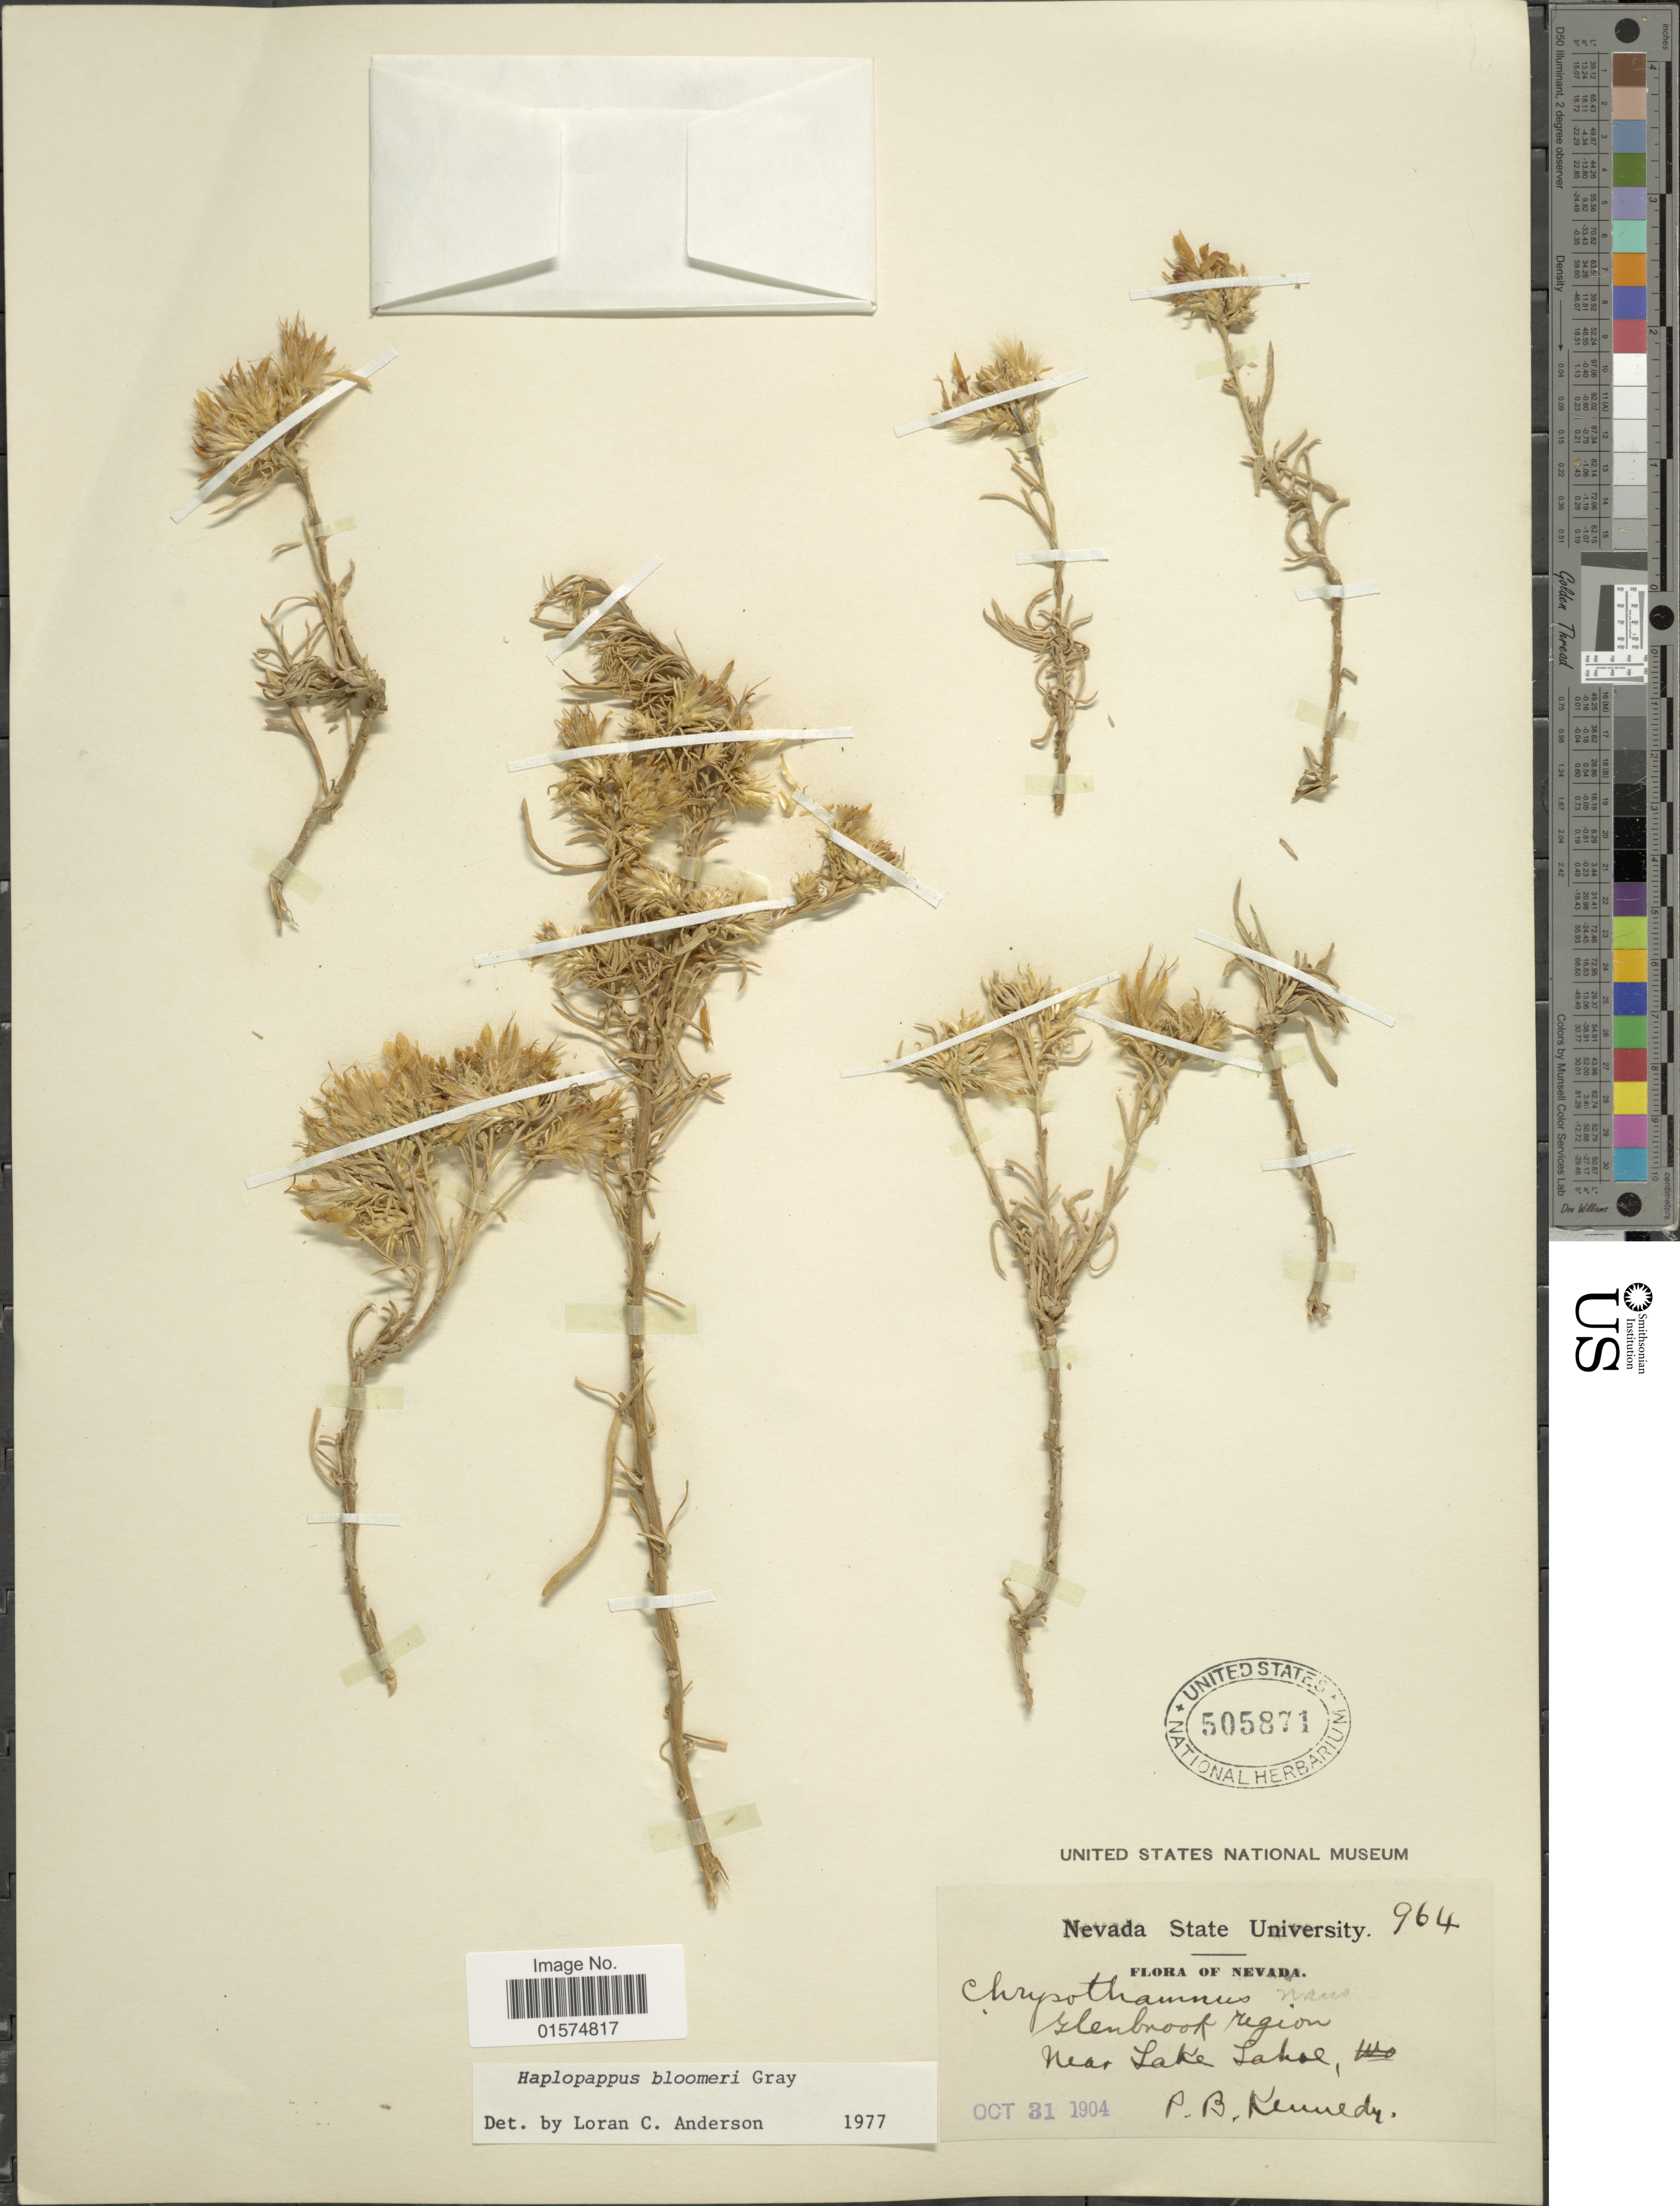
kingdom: Plantae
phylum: Tracheophyta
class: Magnoliopsida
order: Asterales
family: Asteraceae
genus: Ericameria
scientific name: Ericameria bloomeri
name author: (A. Gray) J.F. Macbr.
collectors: P. B. Kennedy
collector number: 964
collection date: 1904-10-31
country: United States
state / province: Nevada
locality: Glenbrook region. near Lake Tahoe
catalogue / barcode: US 505871